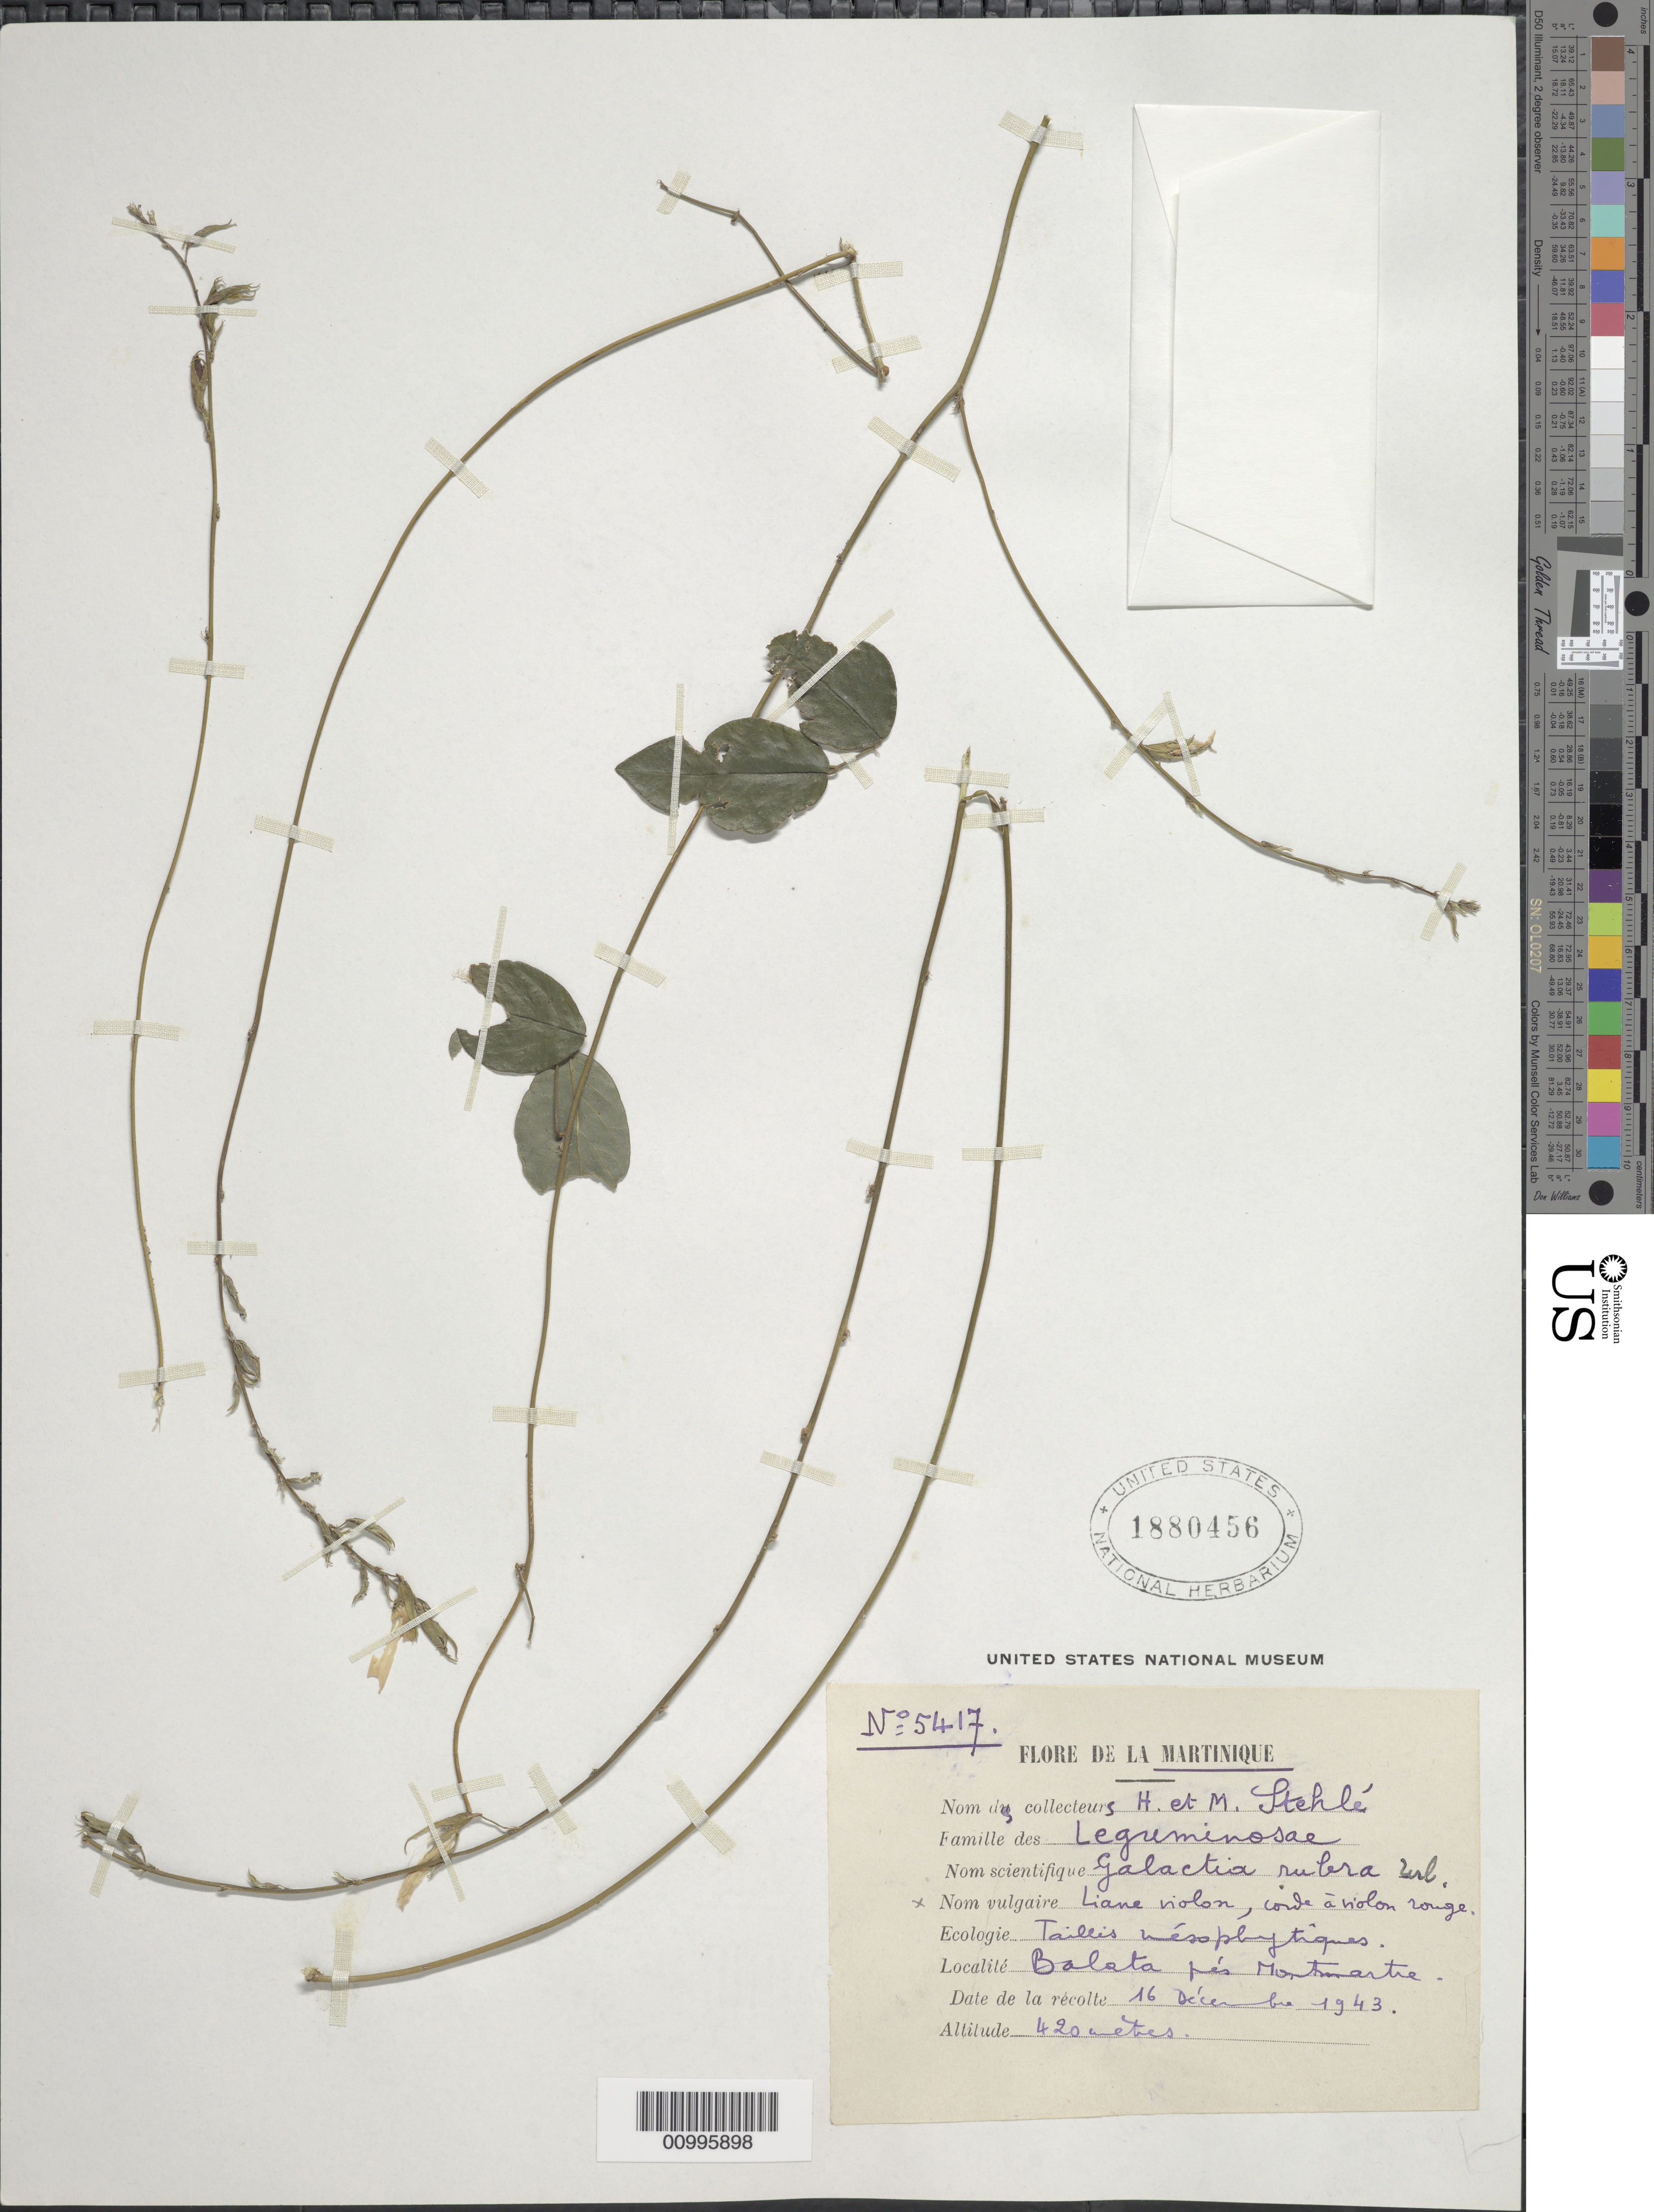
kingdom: Plantae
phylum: Tracheophyta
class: Magnoliopsida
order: Fabales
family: Fabaceae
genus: Galactia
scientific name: Galactia rubra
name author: (Jacq.) Urb.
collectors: H. Stehlé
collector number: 5417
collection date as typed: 16 Dec 1943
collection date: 1943-12-16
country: Martinique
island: Martinique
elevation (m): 420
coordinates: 0 N, 0 E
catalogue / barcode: US 1880456